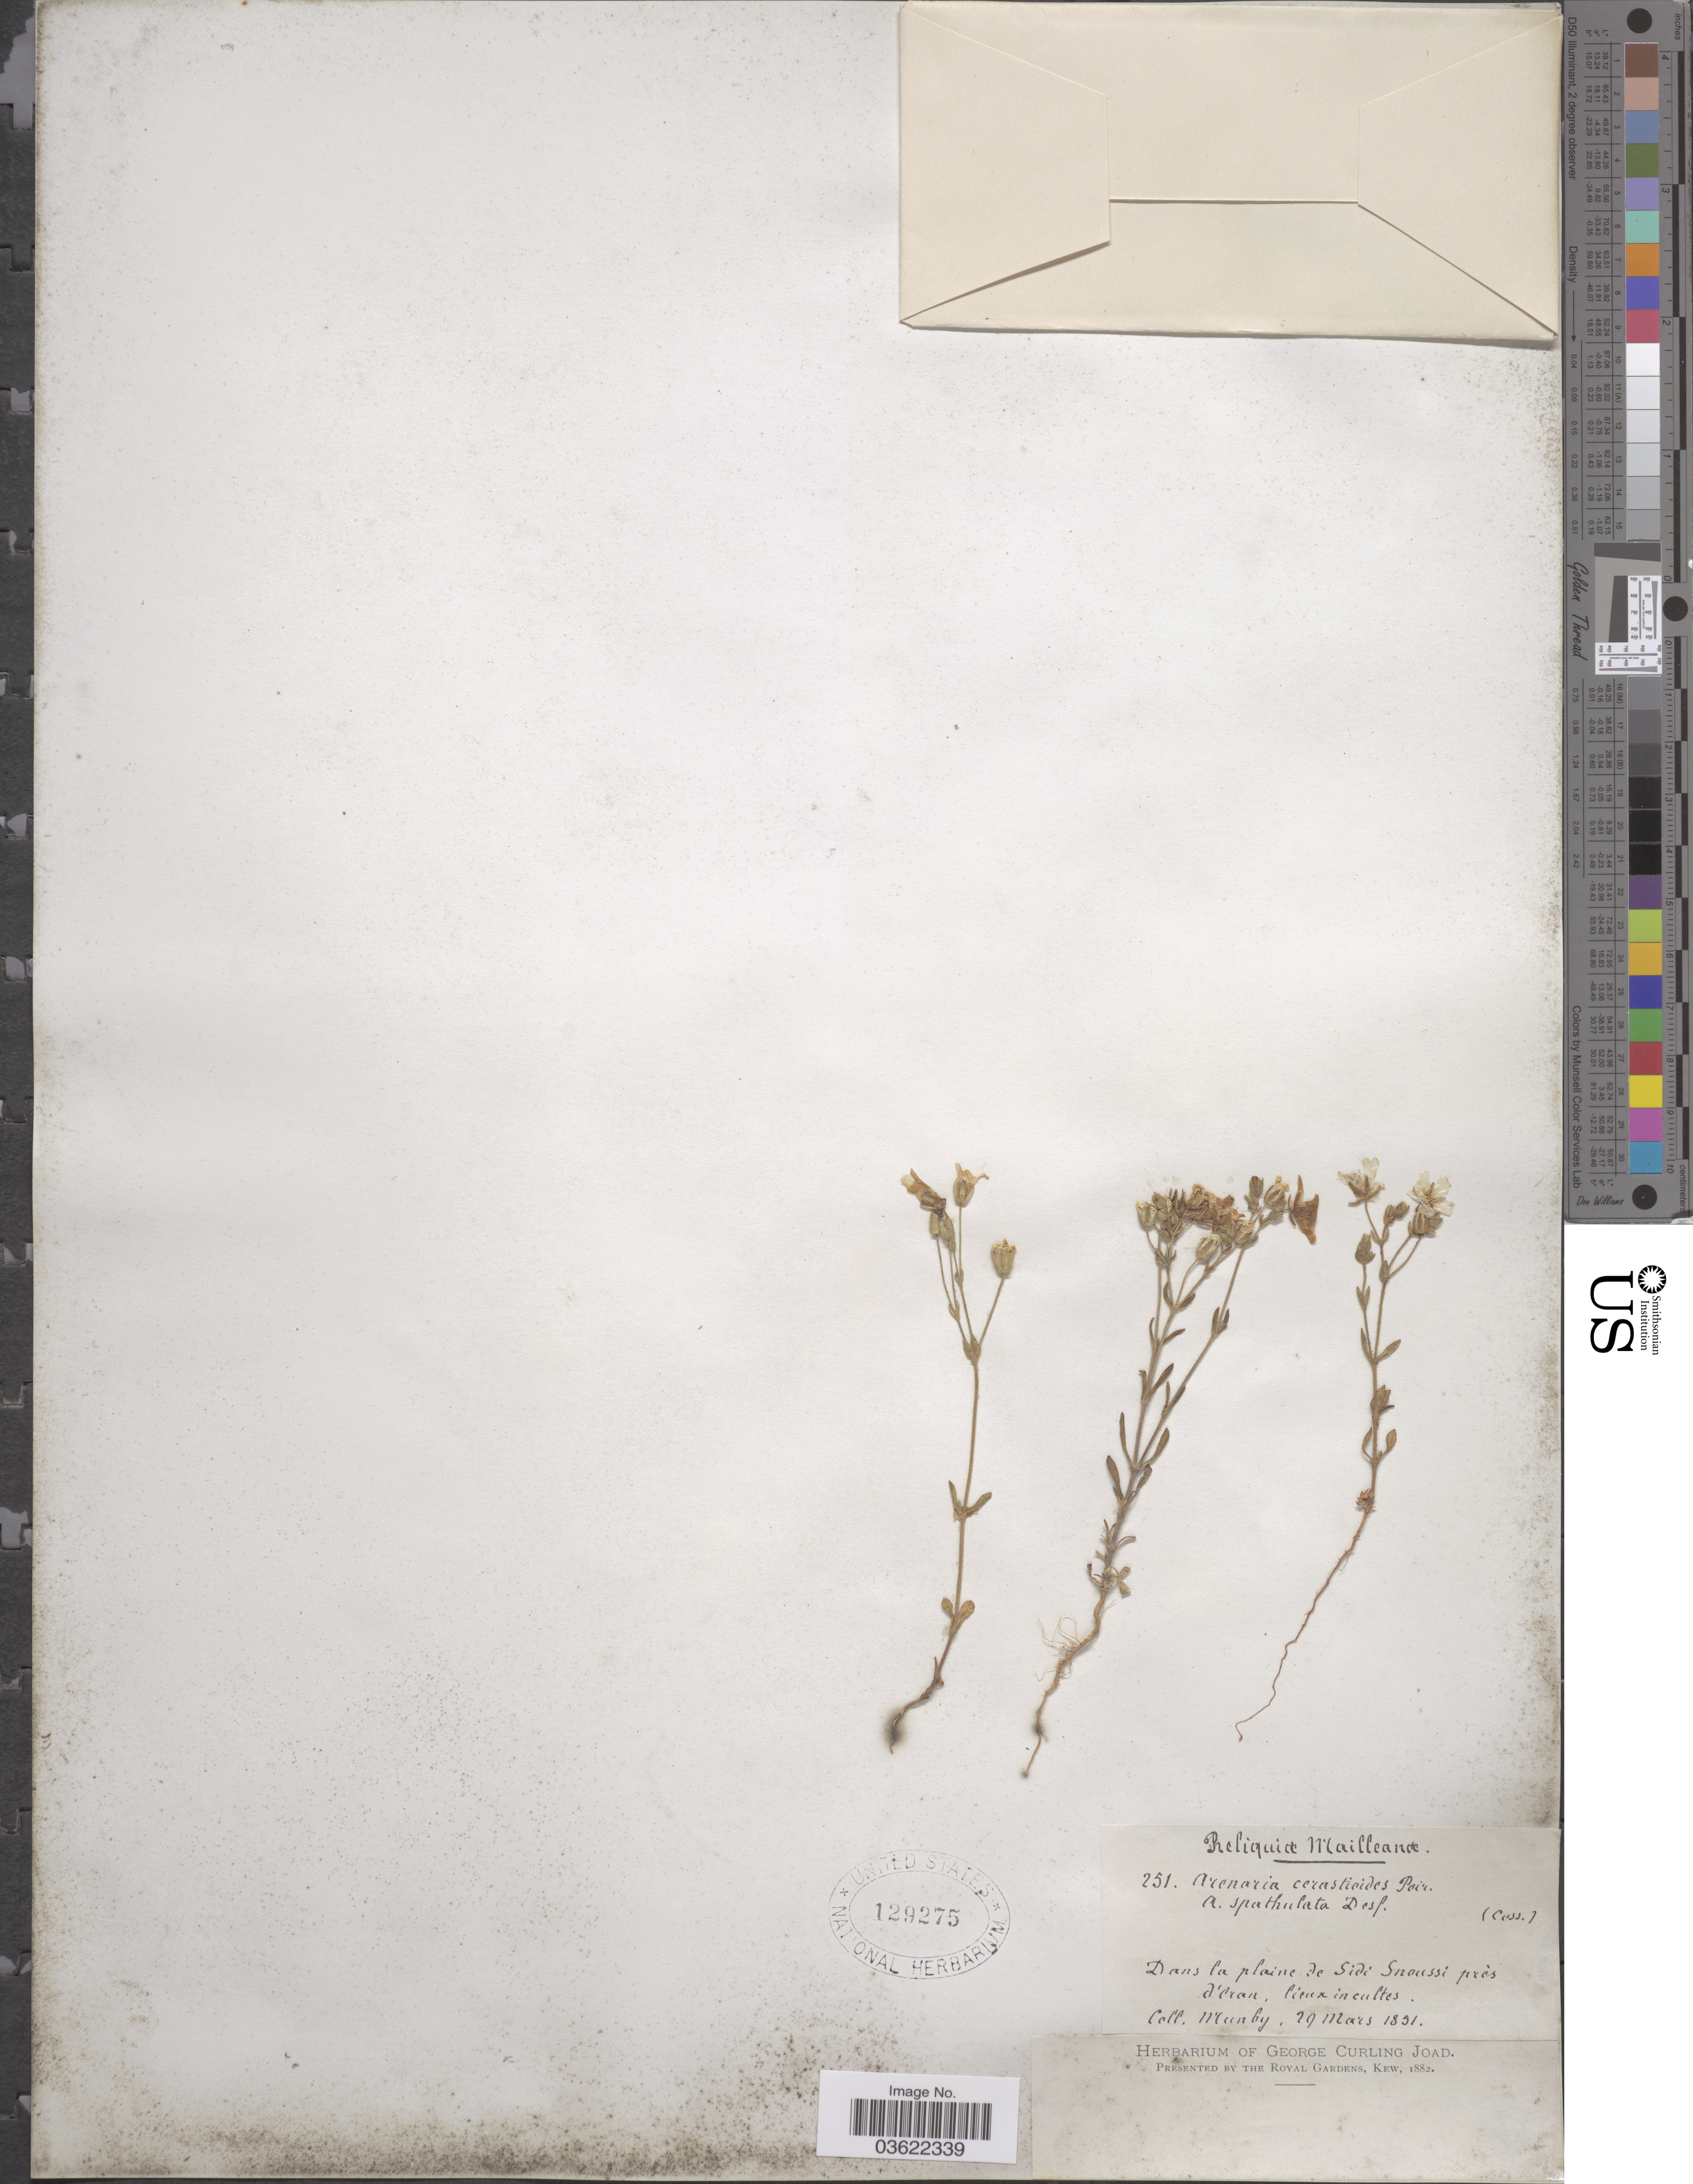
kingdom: Plantae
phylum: Tracheophyta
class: Magnoliopsida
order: Caryophyllales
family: Caryophyllaceae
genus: Arenaria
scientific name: Arenaria cerastioides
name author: Poir.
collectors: Munby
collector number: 251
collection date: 1851-03-29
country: Algeria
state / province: Oran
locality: Dans la plaine de Sidi Snoussi près d'Oran, lieux incultes.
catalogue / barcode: US 129275